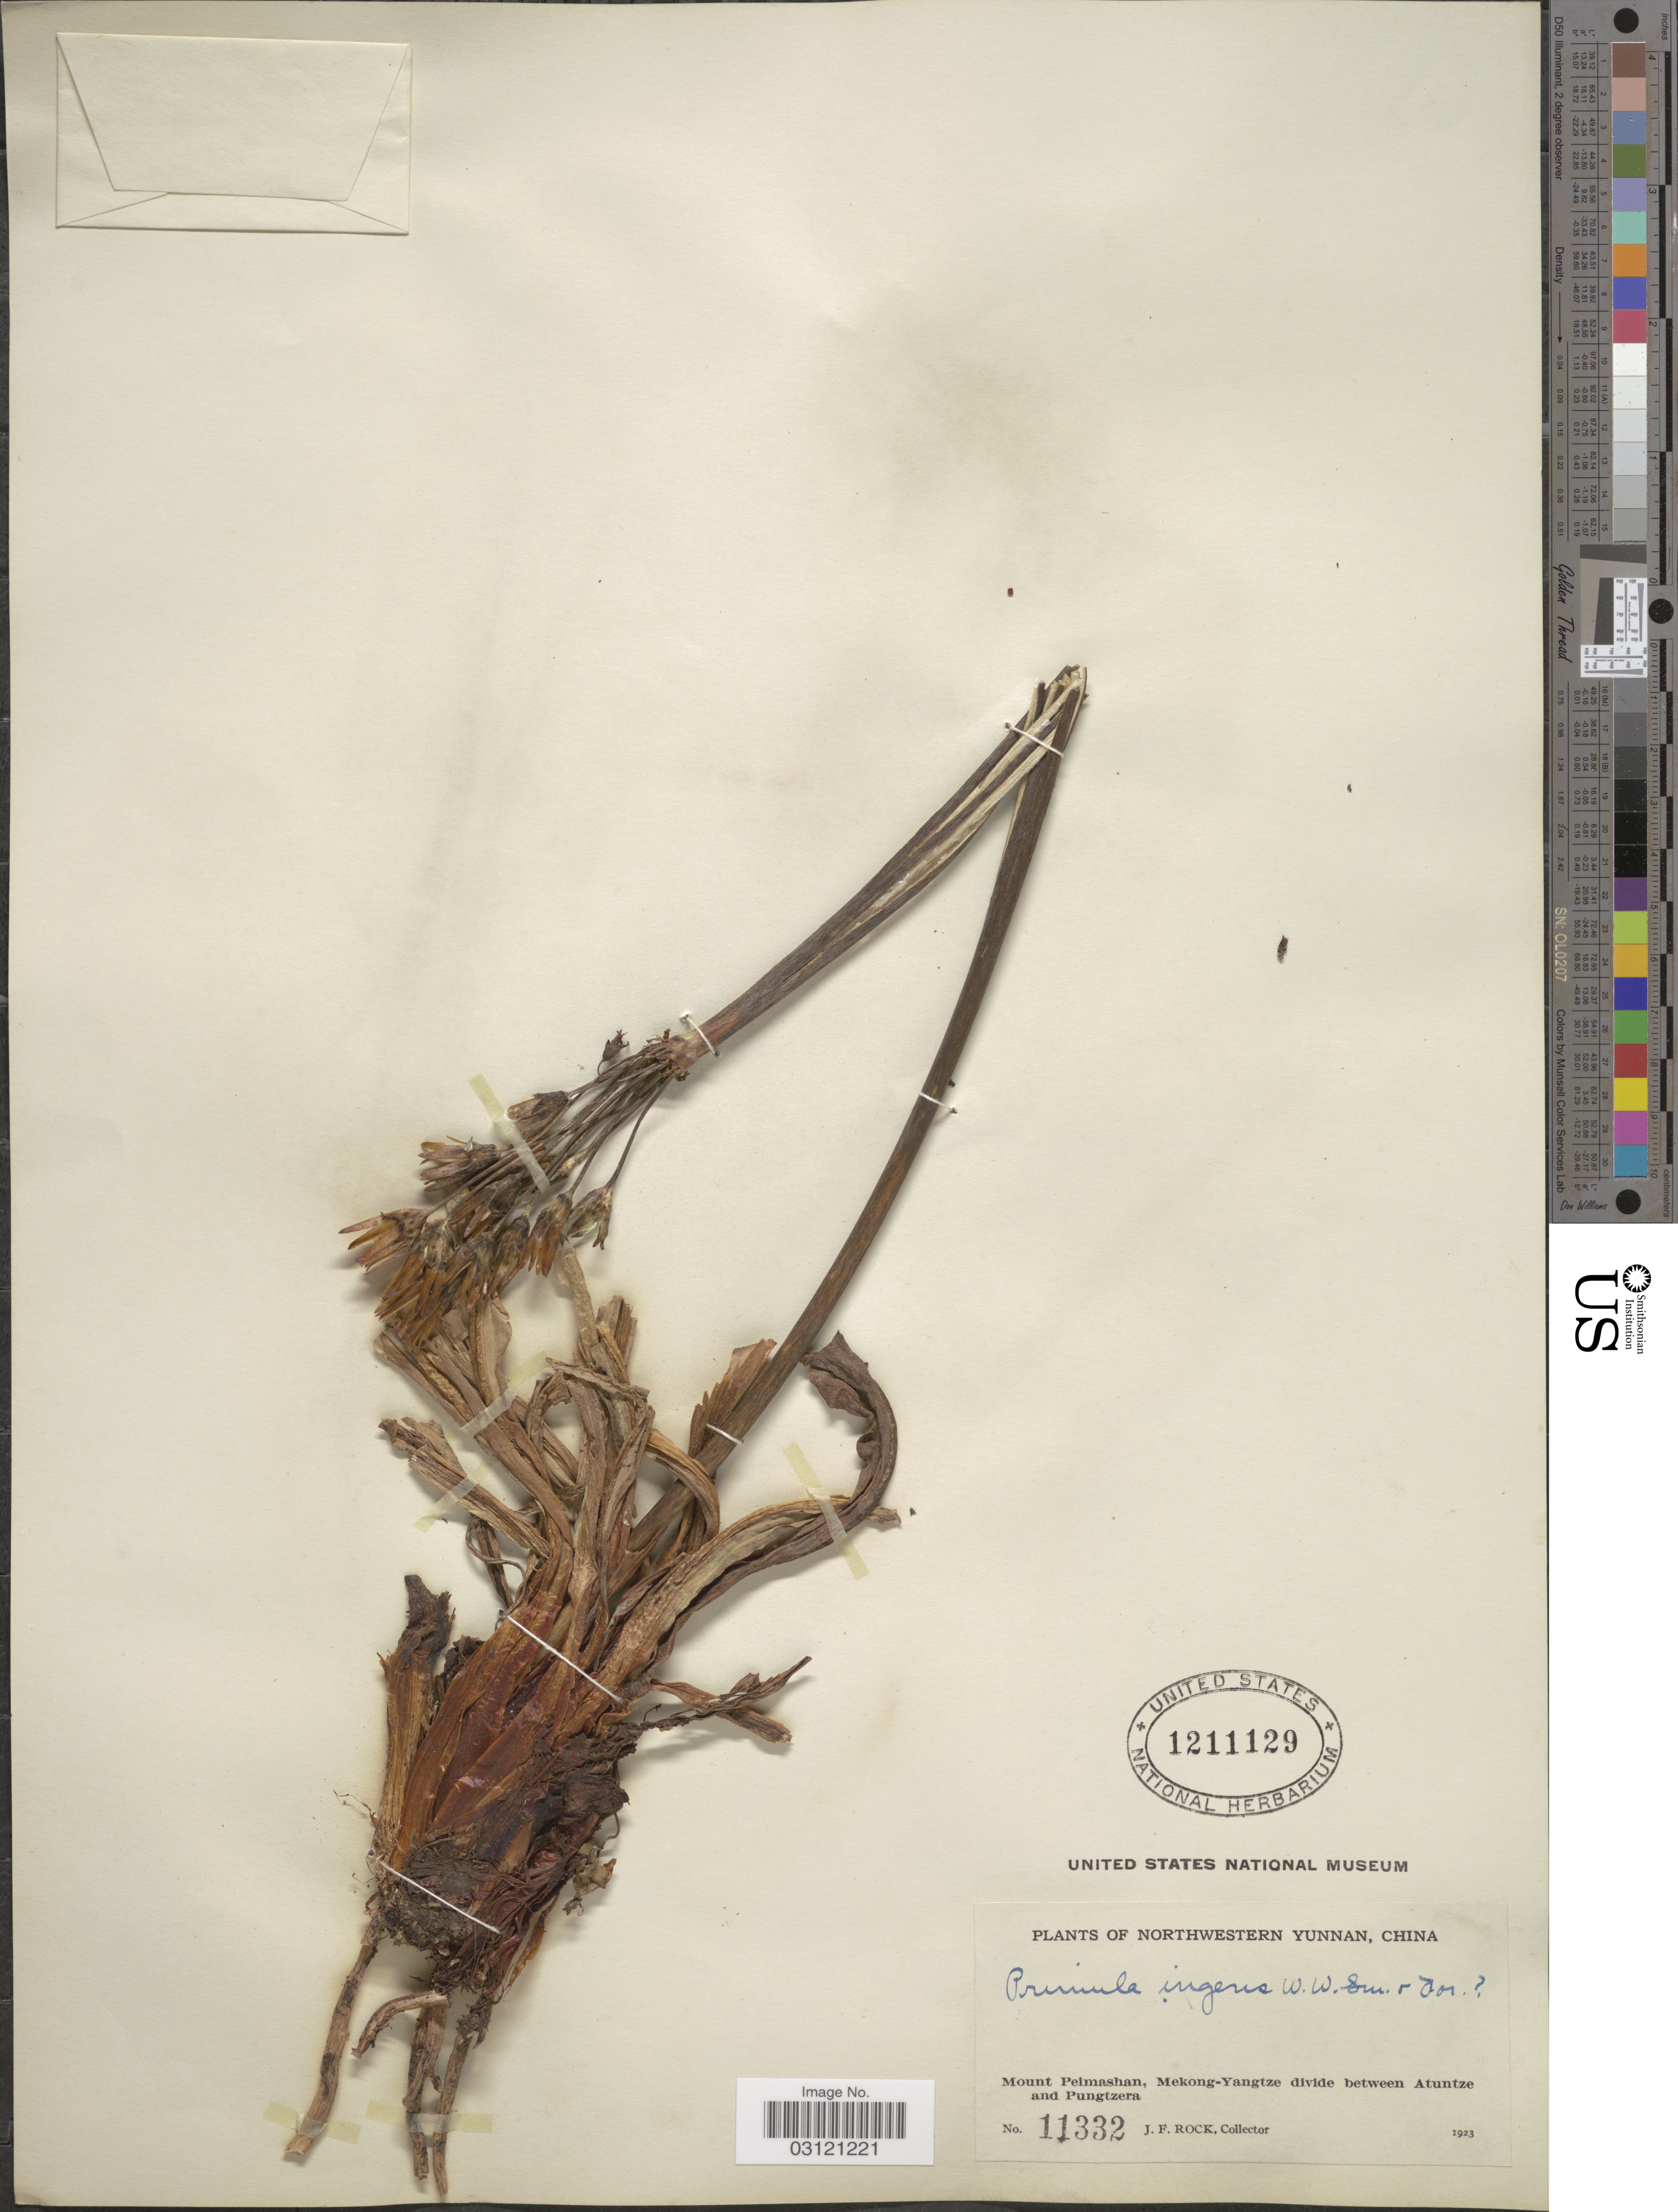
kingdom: Plantae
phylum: Tracheophyta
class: Magnoliopsida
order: Ericales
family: Primulaceae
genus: Primula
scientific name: Primula ingens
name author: W.W. Sm. & Forrest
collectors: J. Rock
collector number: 11332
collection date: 1923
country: China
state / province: Yunnan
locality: Northwestern Yunnan, China, Mount Peimashan, Mekong-Yangtze divide between Atuntze and Pungtzera.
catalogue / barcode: US 1211129